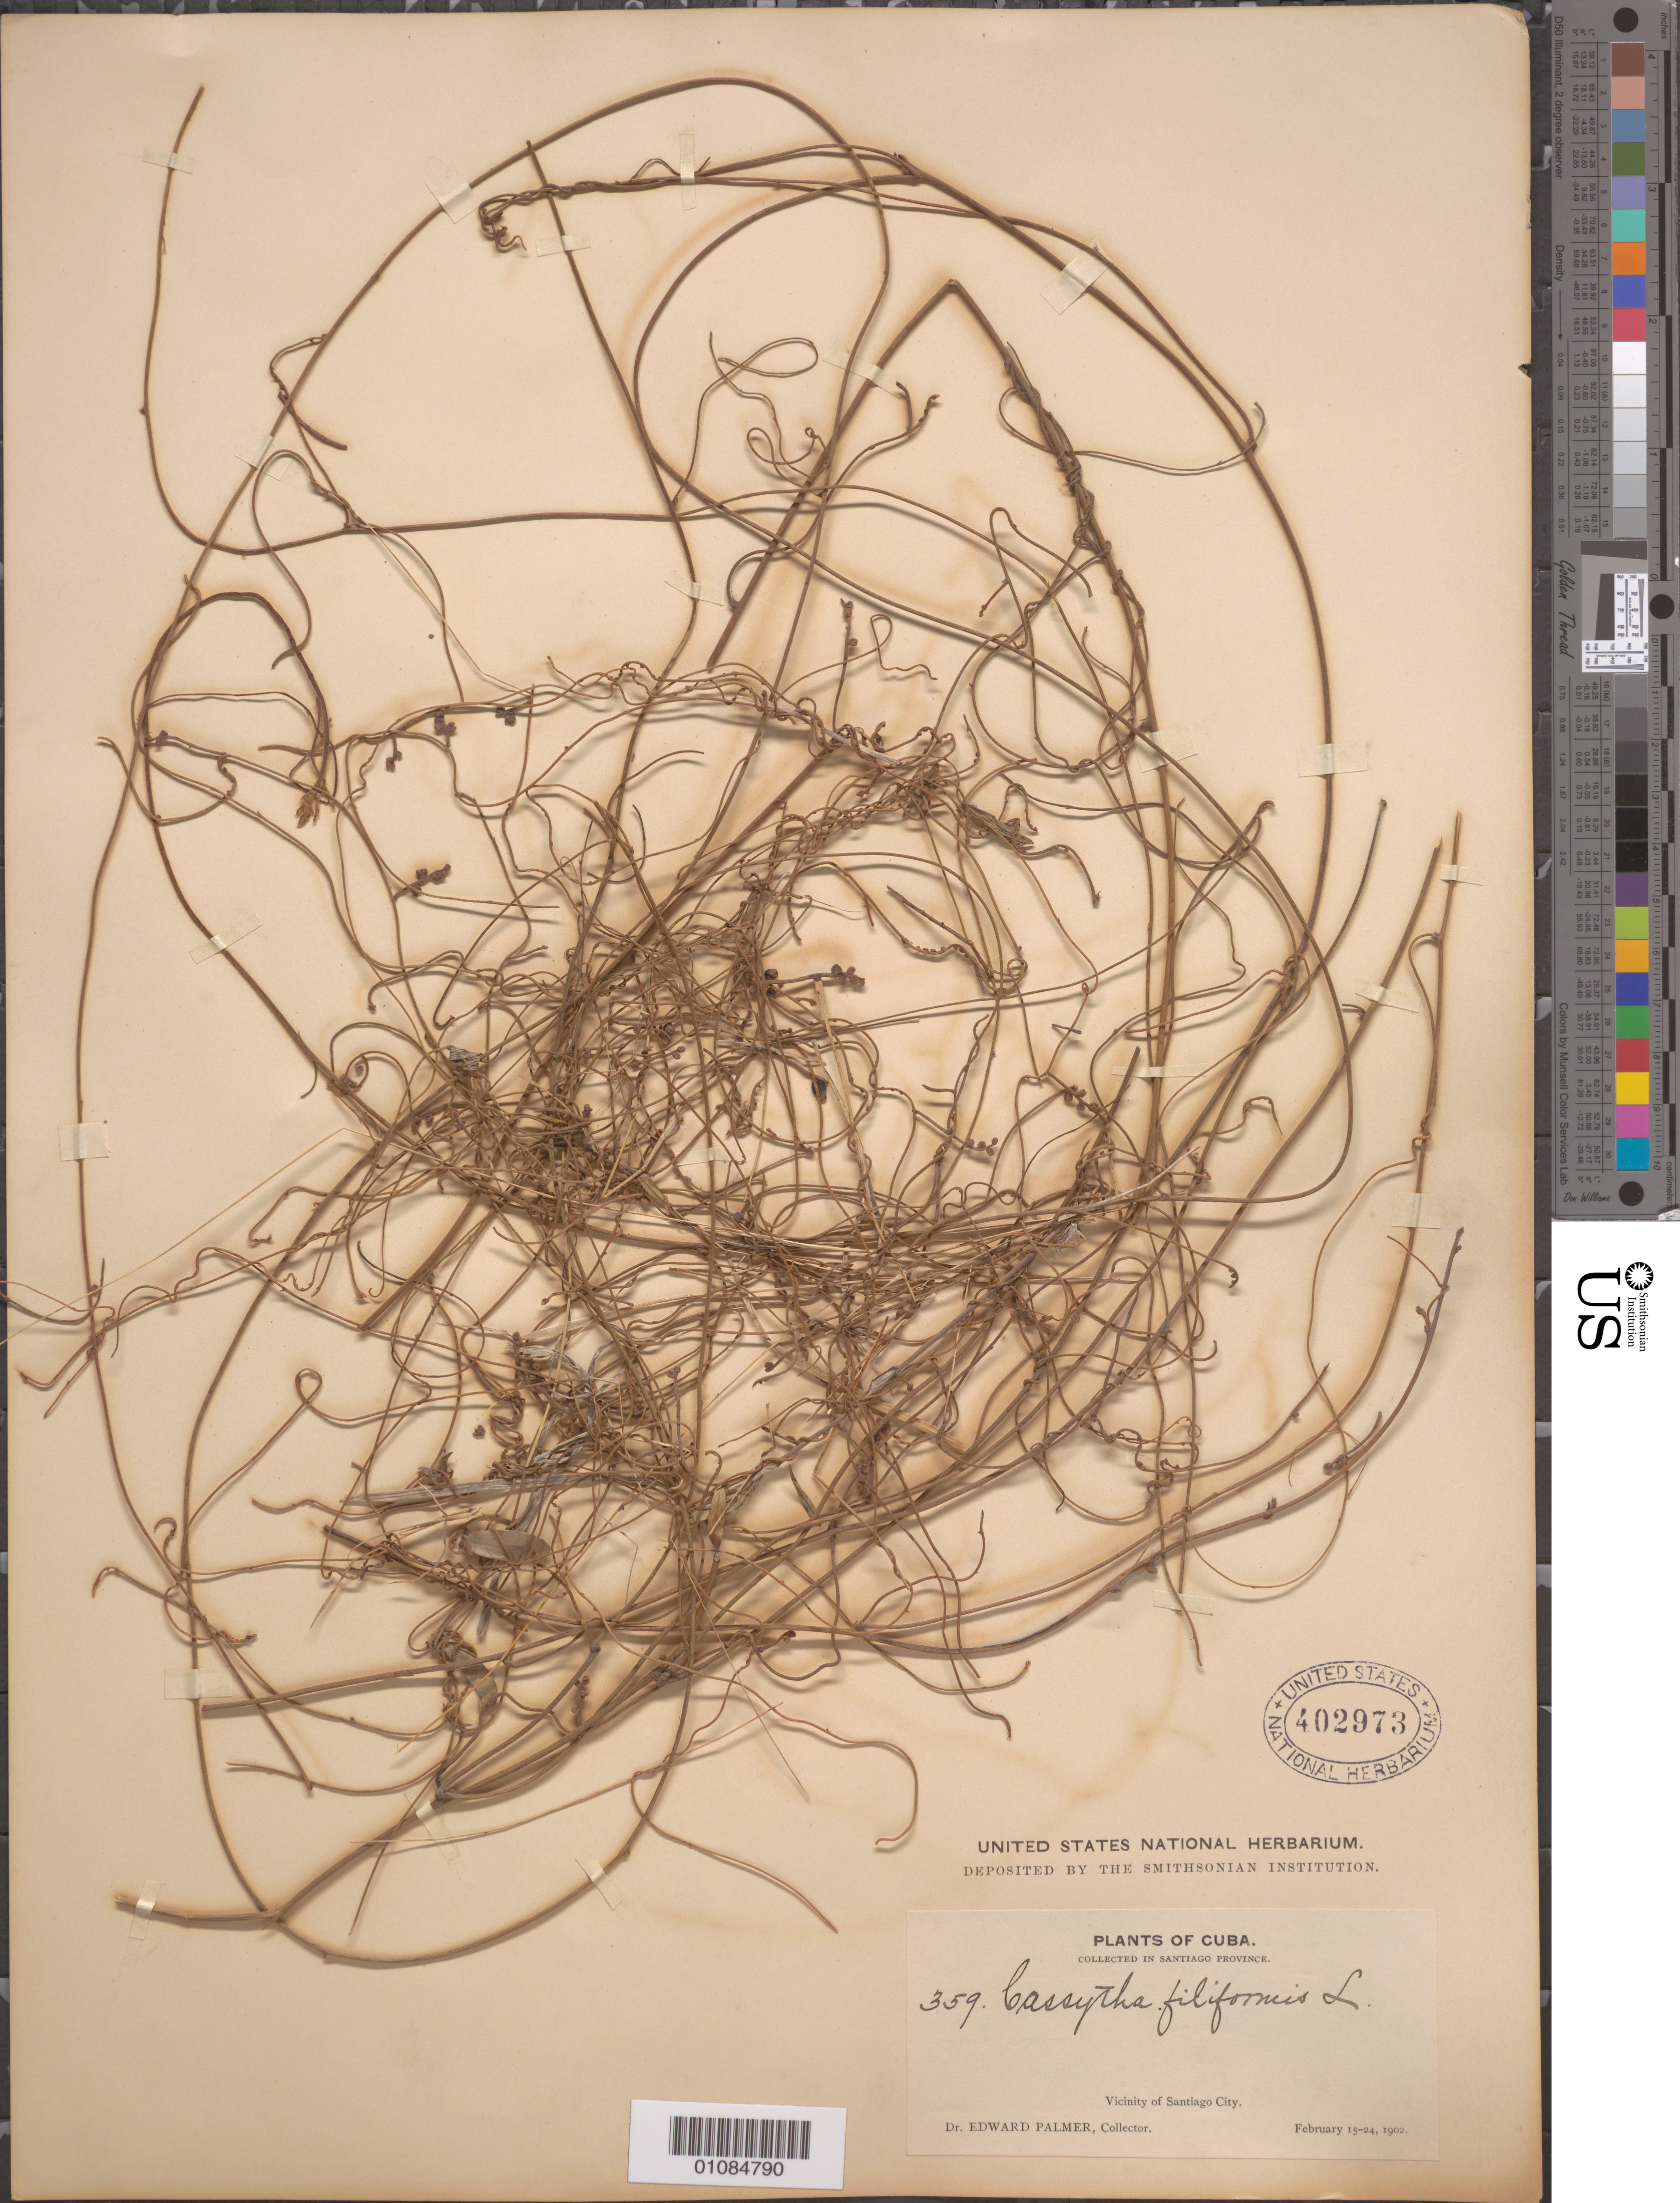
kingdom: Plantae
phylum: Tracheophyta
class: Magnoliopsida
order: Laurales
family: Lauraceae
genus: Cassytha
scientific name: Cassytha filiformis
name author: L.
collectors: E. Palmer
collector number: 359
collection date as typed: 15 Feb 1902 to 24 Feb 1902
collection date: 1902-02-15/1902-02-24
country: Cuba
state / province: Santiago de Cuba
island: Cuba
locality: Collected in Santiago Province Vicinity of Santiago City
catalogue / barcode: US 402973